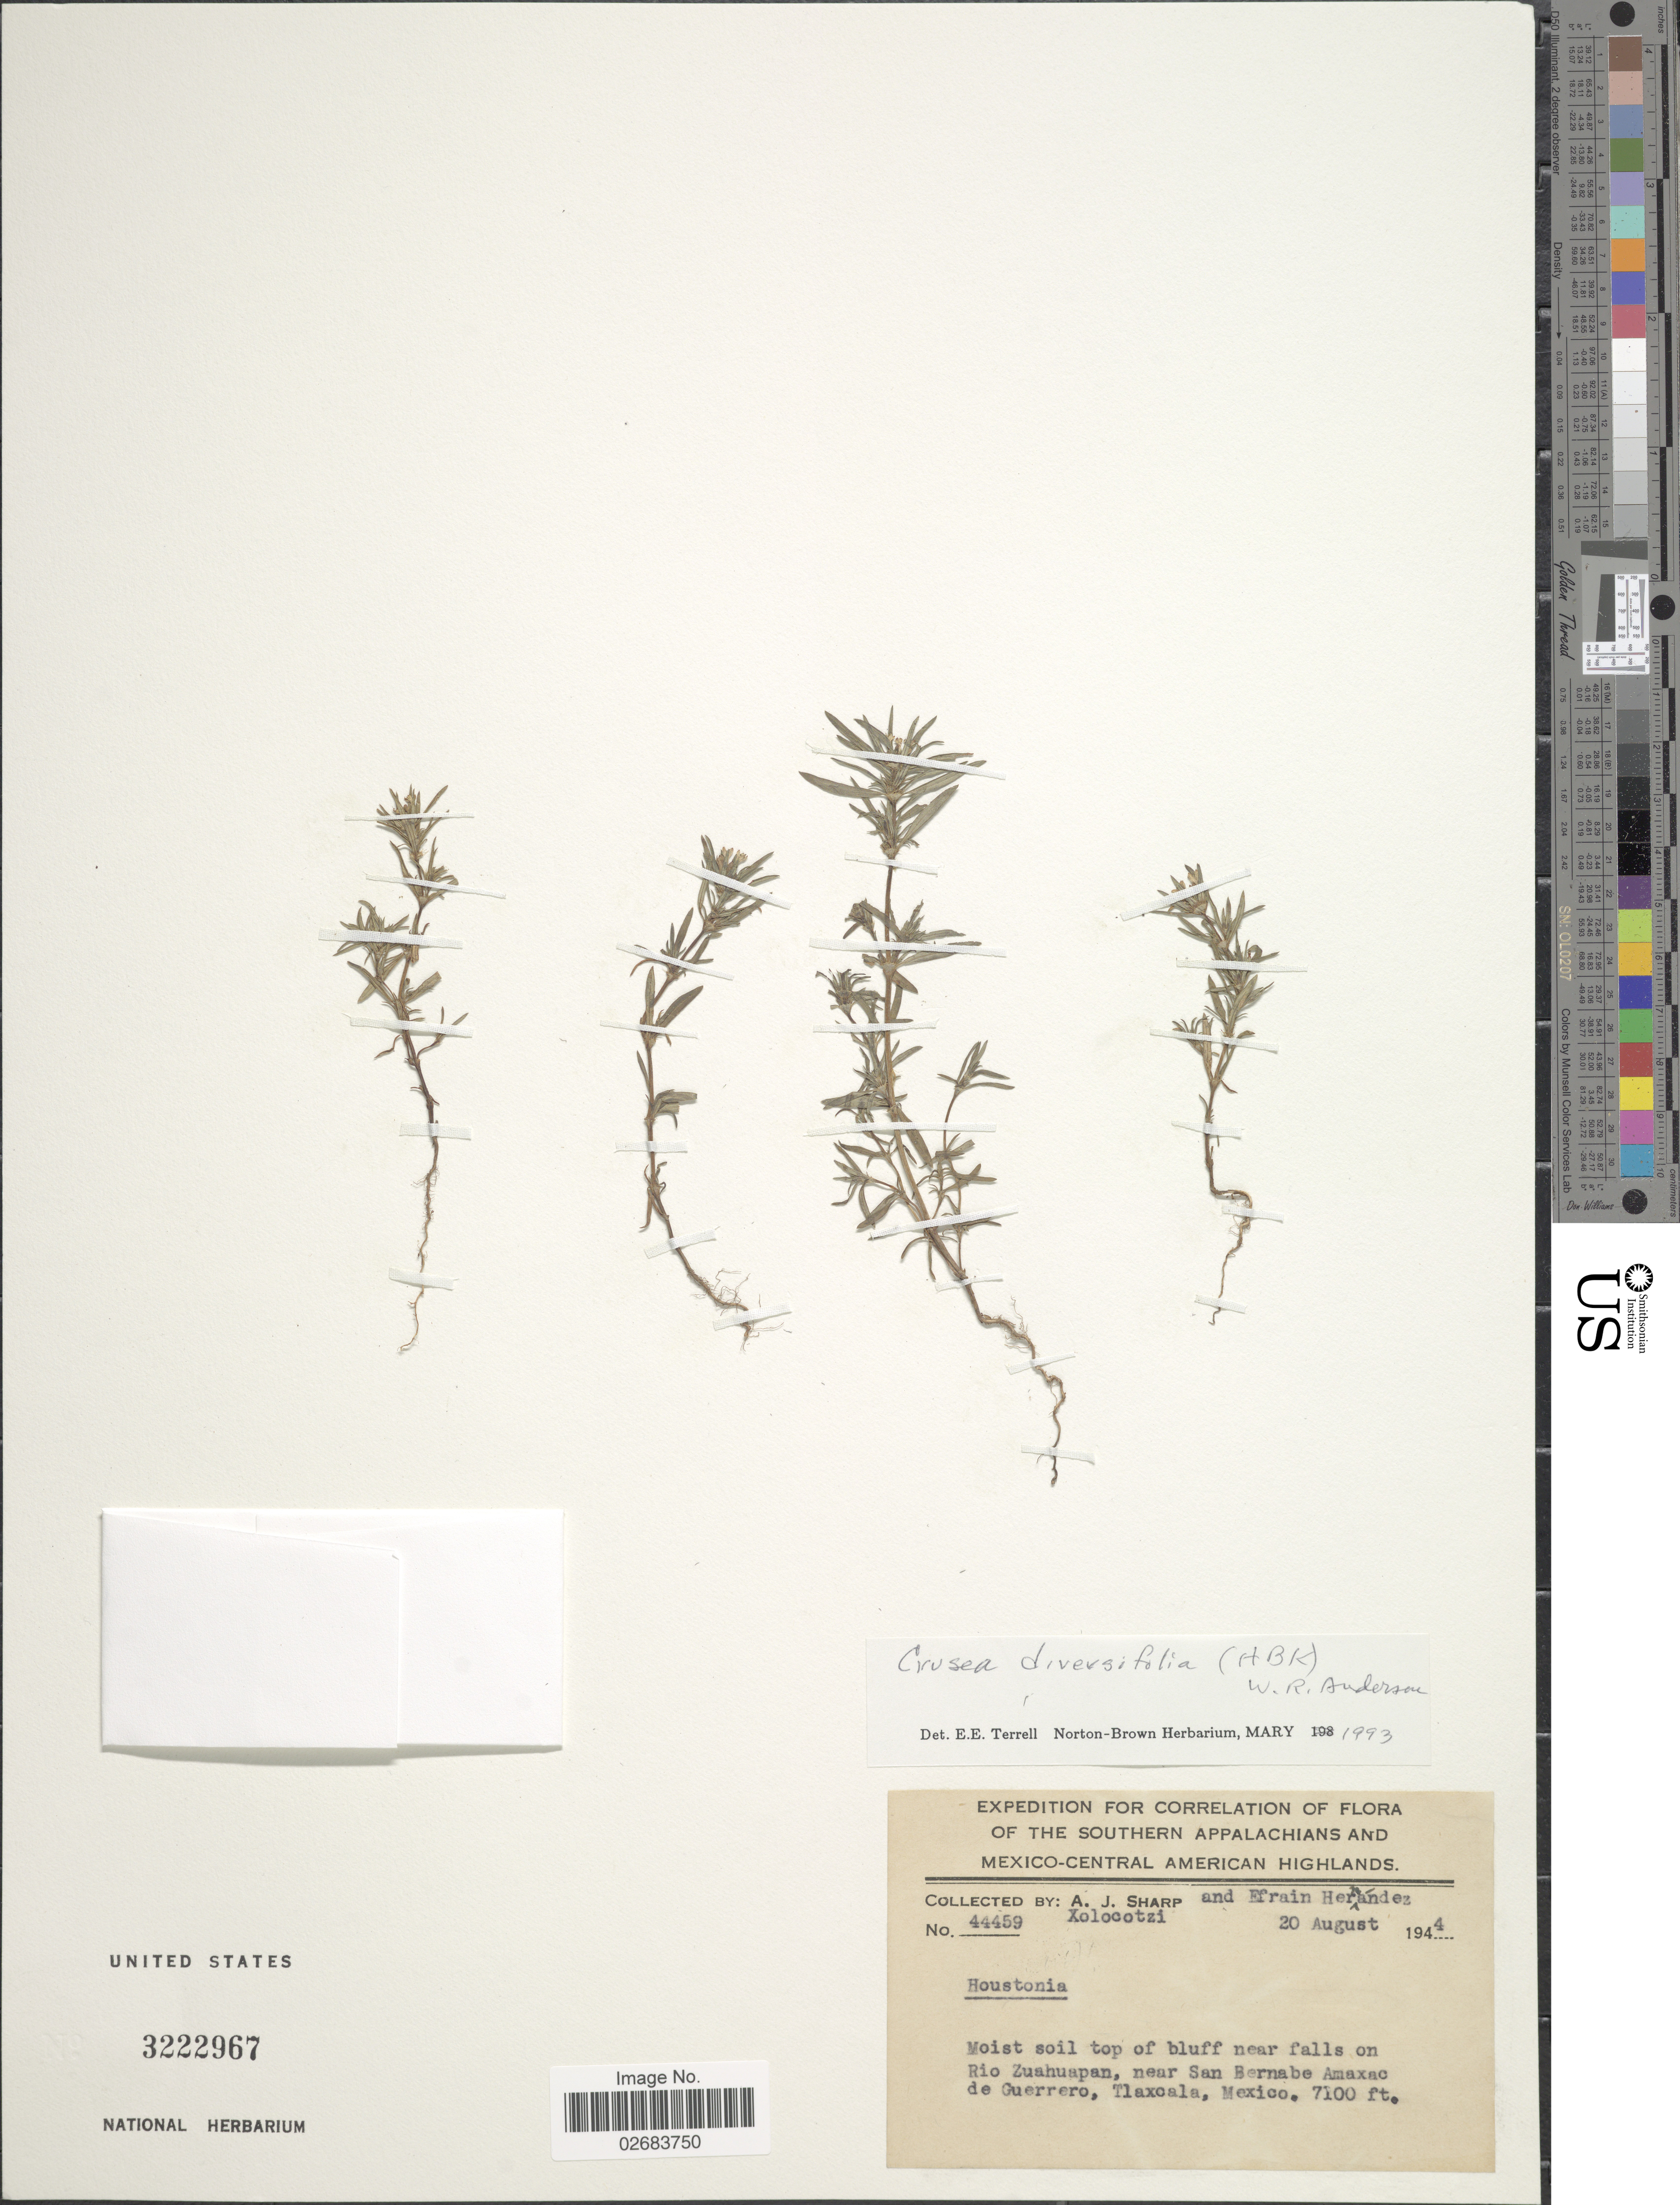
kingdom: Plantae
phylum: Tracheophyta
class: Magnoliopsida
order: Gentianales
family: Rubiaceae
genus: Crusea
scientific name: Crusea diversifolia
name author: (Kunth) W.R. Anderson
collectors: A. J. Sharp & E. Hernandez X.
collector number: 44459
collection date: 1944-08-20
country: Mexico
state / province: Guerrero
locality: Southern Appalachians and Mexico-Central American Highlands. Moist soil top of bluff near falls on Rio Zuahuapan, near San Bernabe Amaxac de Guerrero, Tlaxoala.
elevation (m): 2164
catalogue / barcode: US 3222967